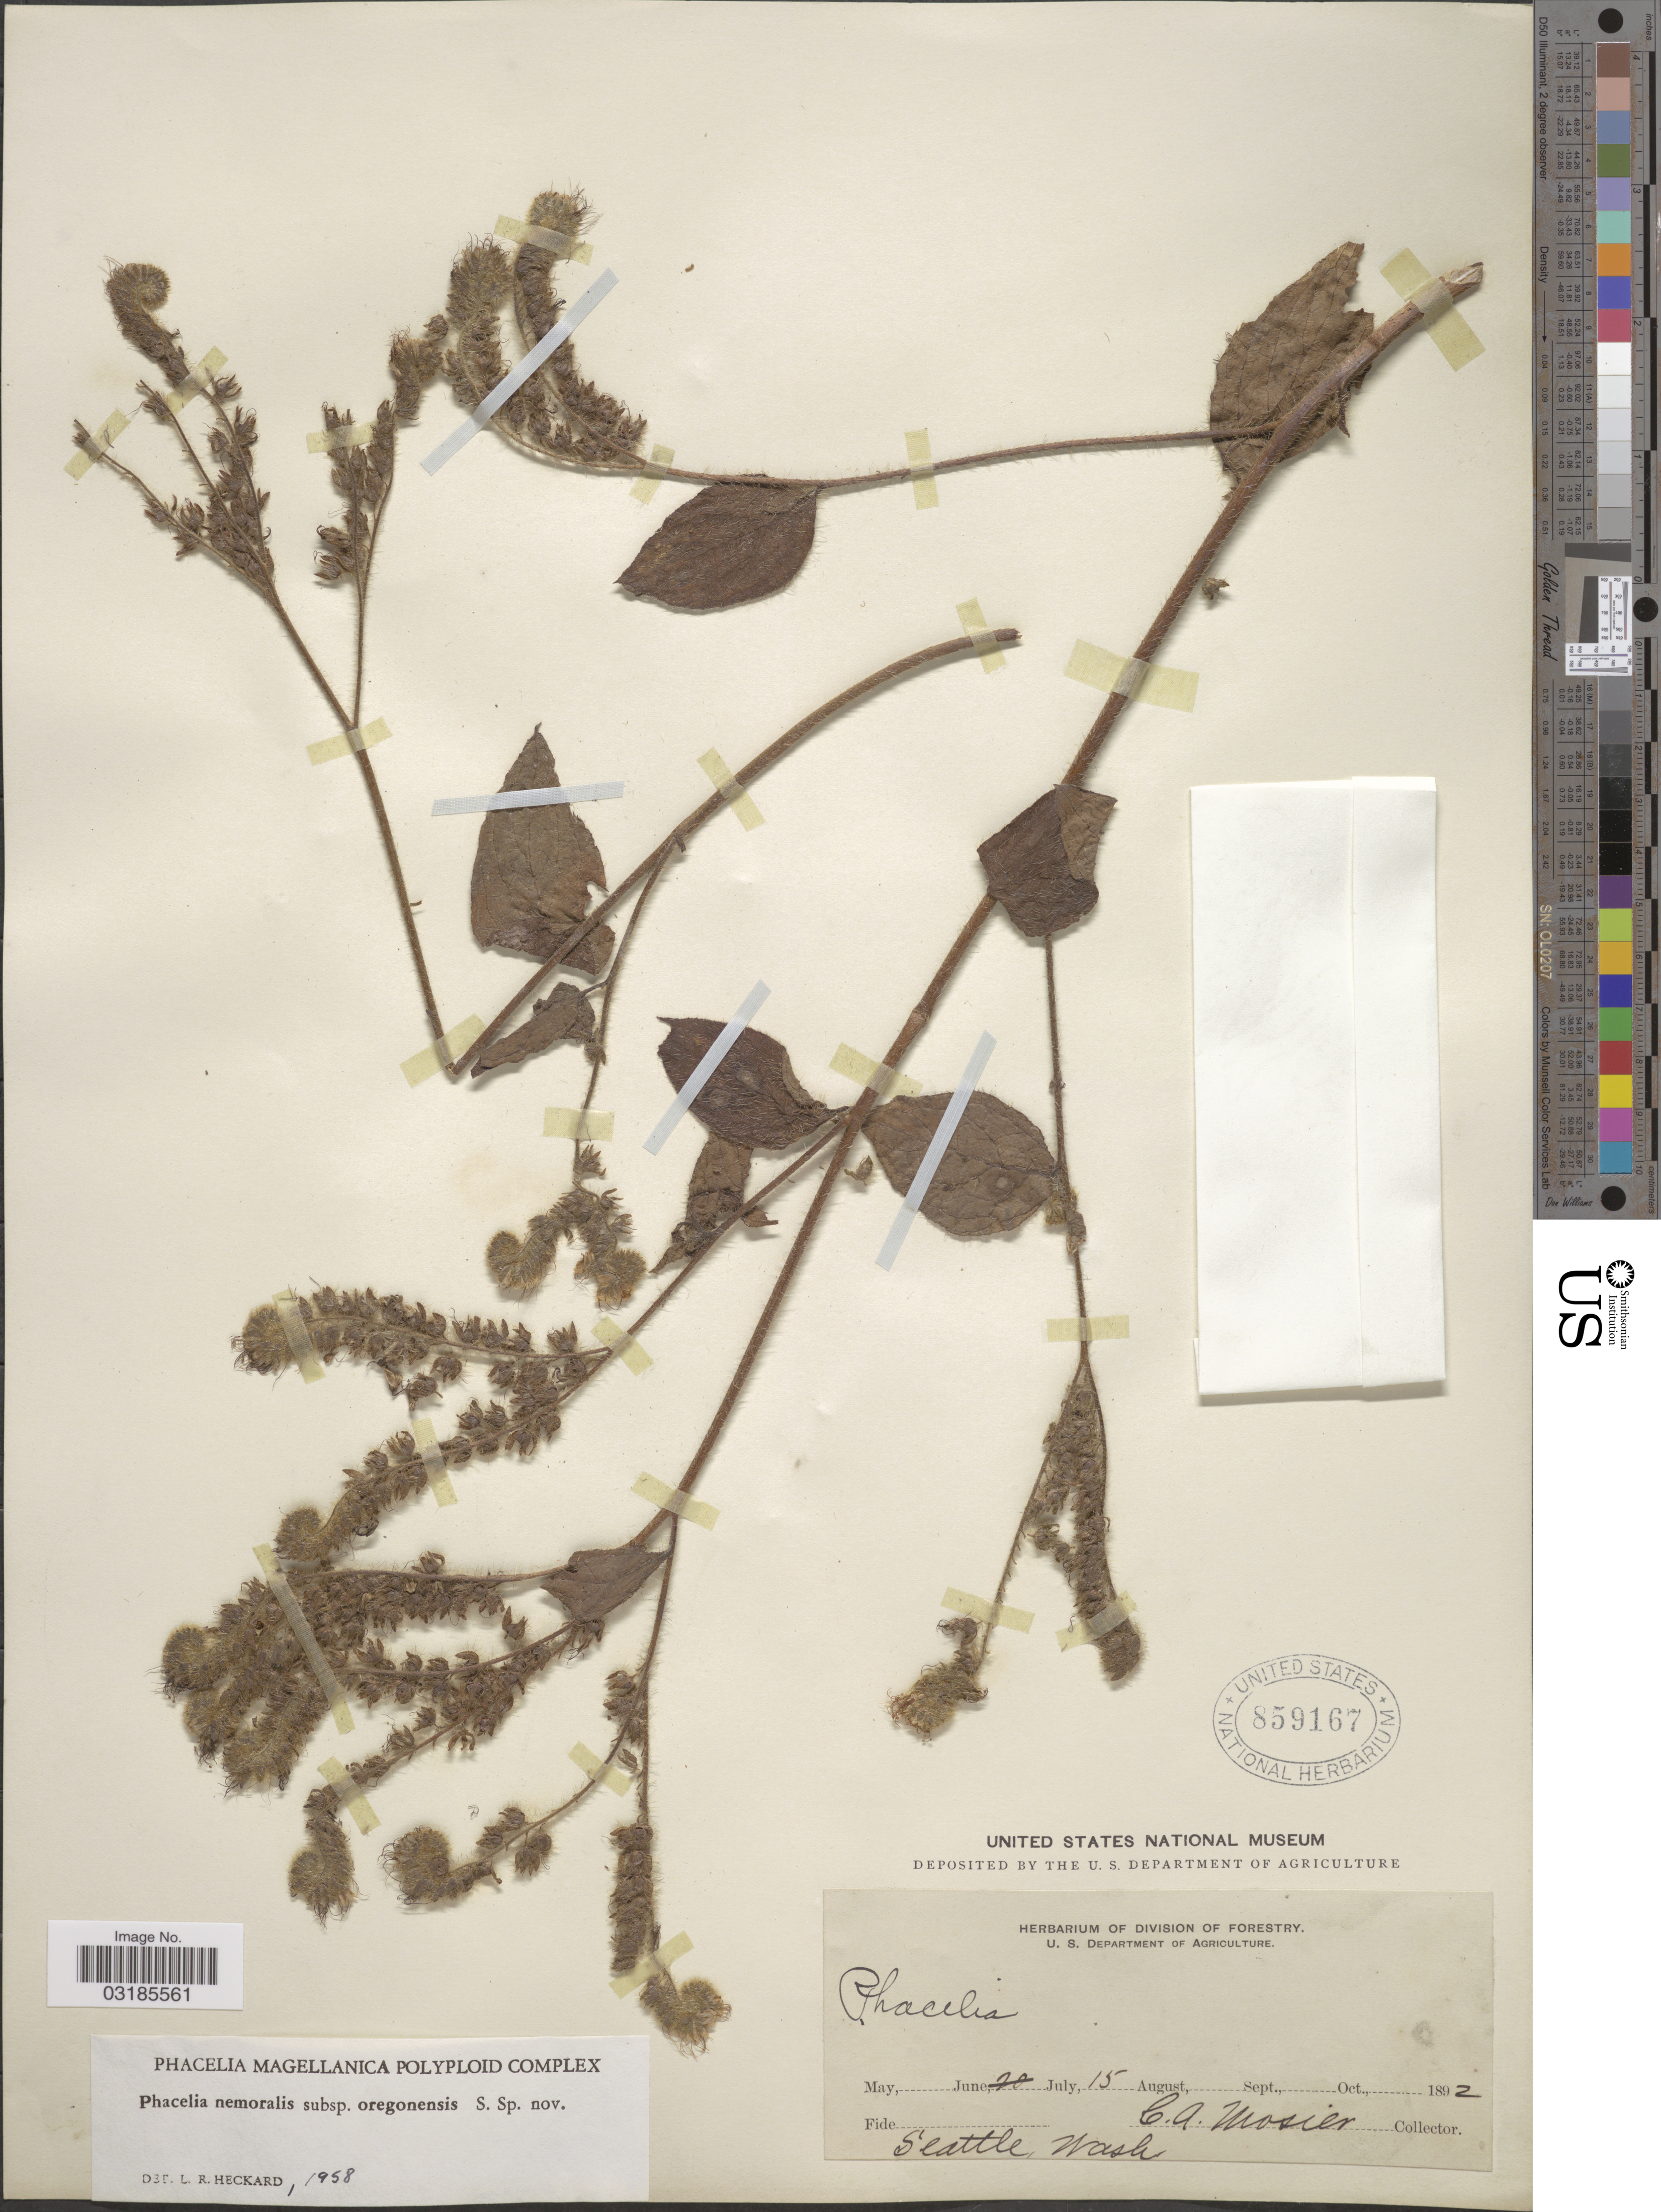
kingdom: Plantae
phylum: Tracheophyta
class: Magnoliopsida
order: Boraginales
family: Hydrophyllaceae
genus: Phacelia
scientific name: Phacelia nemoralis subsp. oregonensis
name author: Heckard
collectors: C. A. Mosier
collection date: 1892-07-15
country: United States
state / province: Washington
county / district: King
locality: Seattle.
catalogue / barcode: US 859167